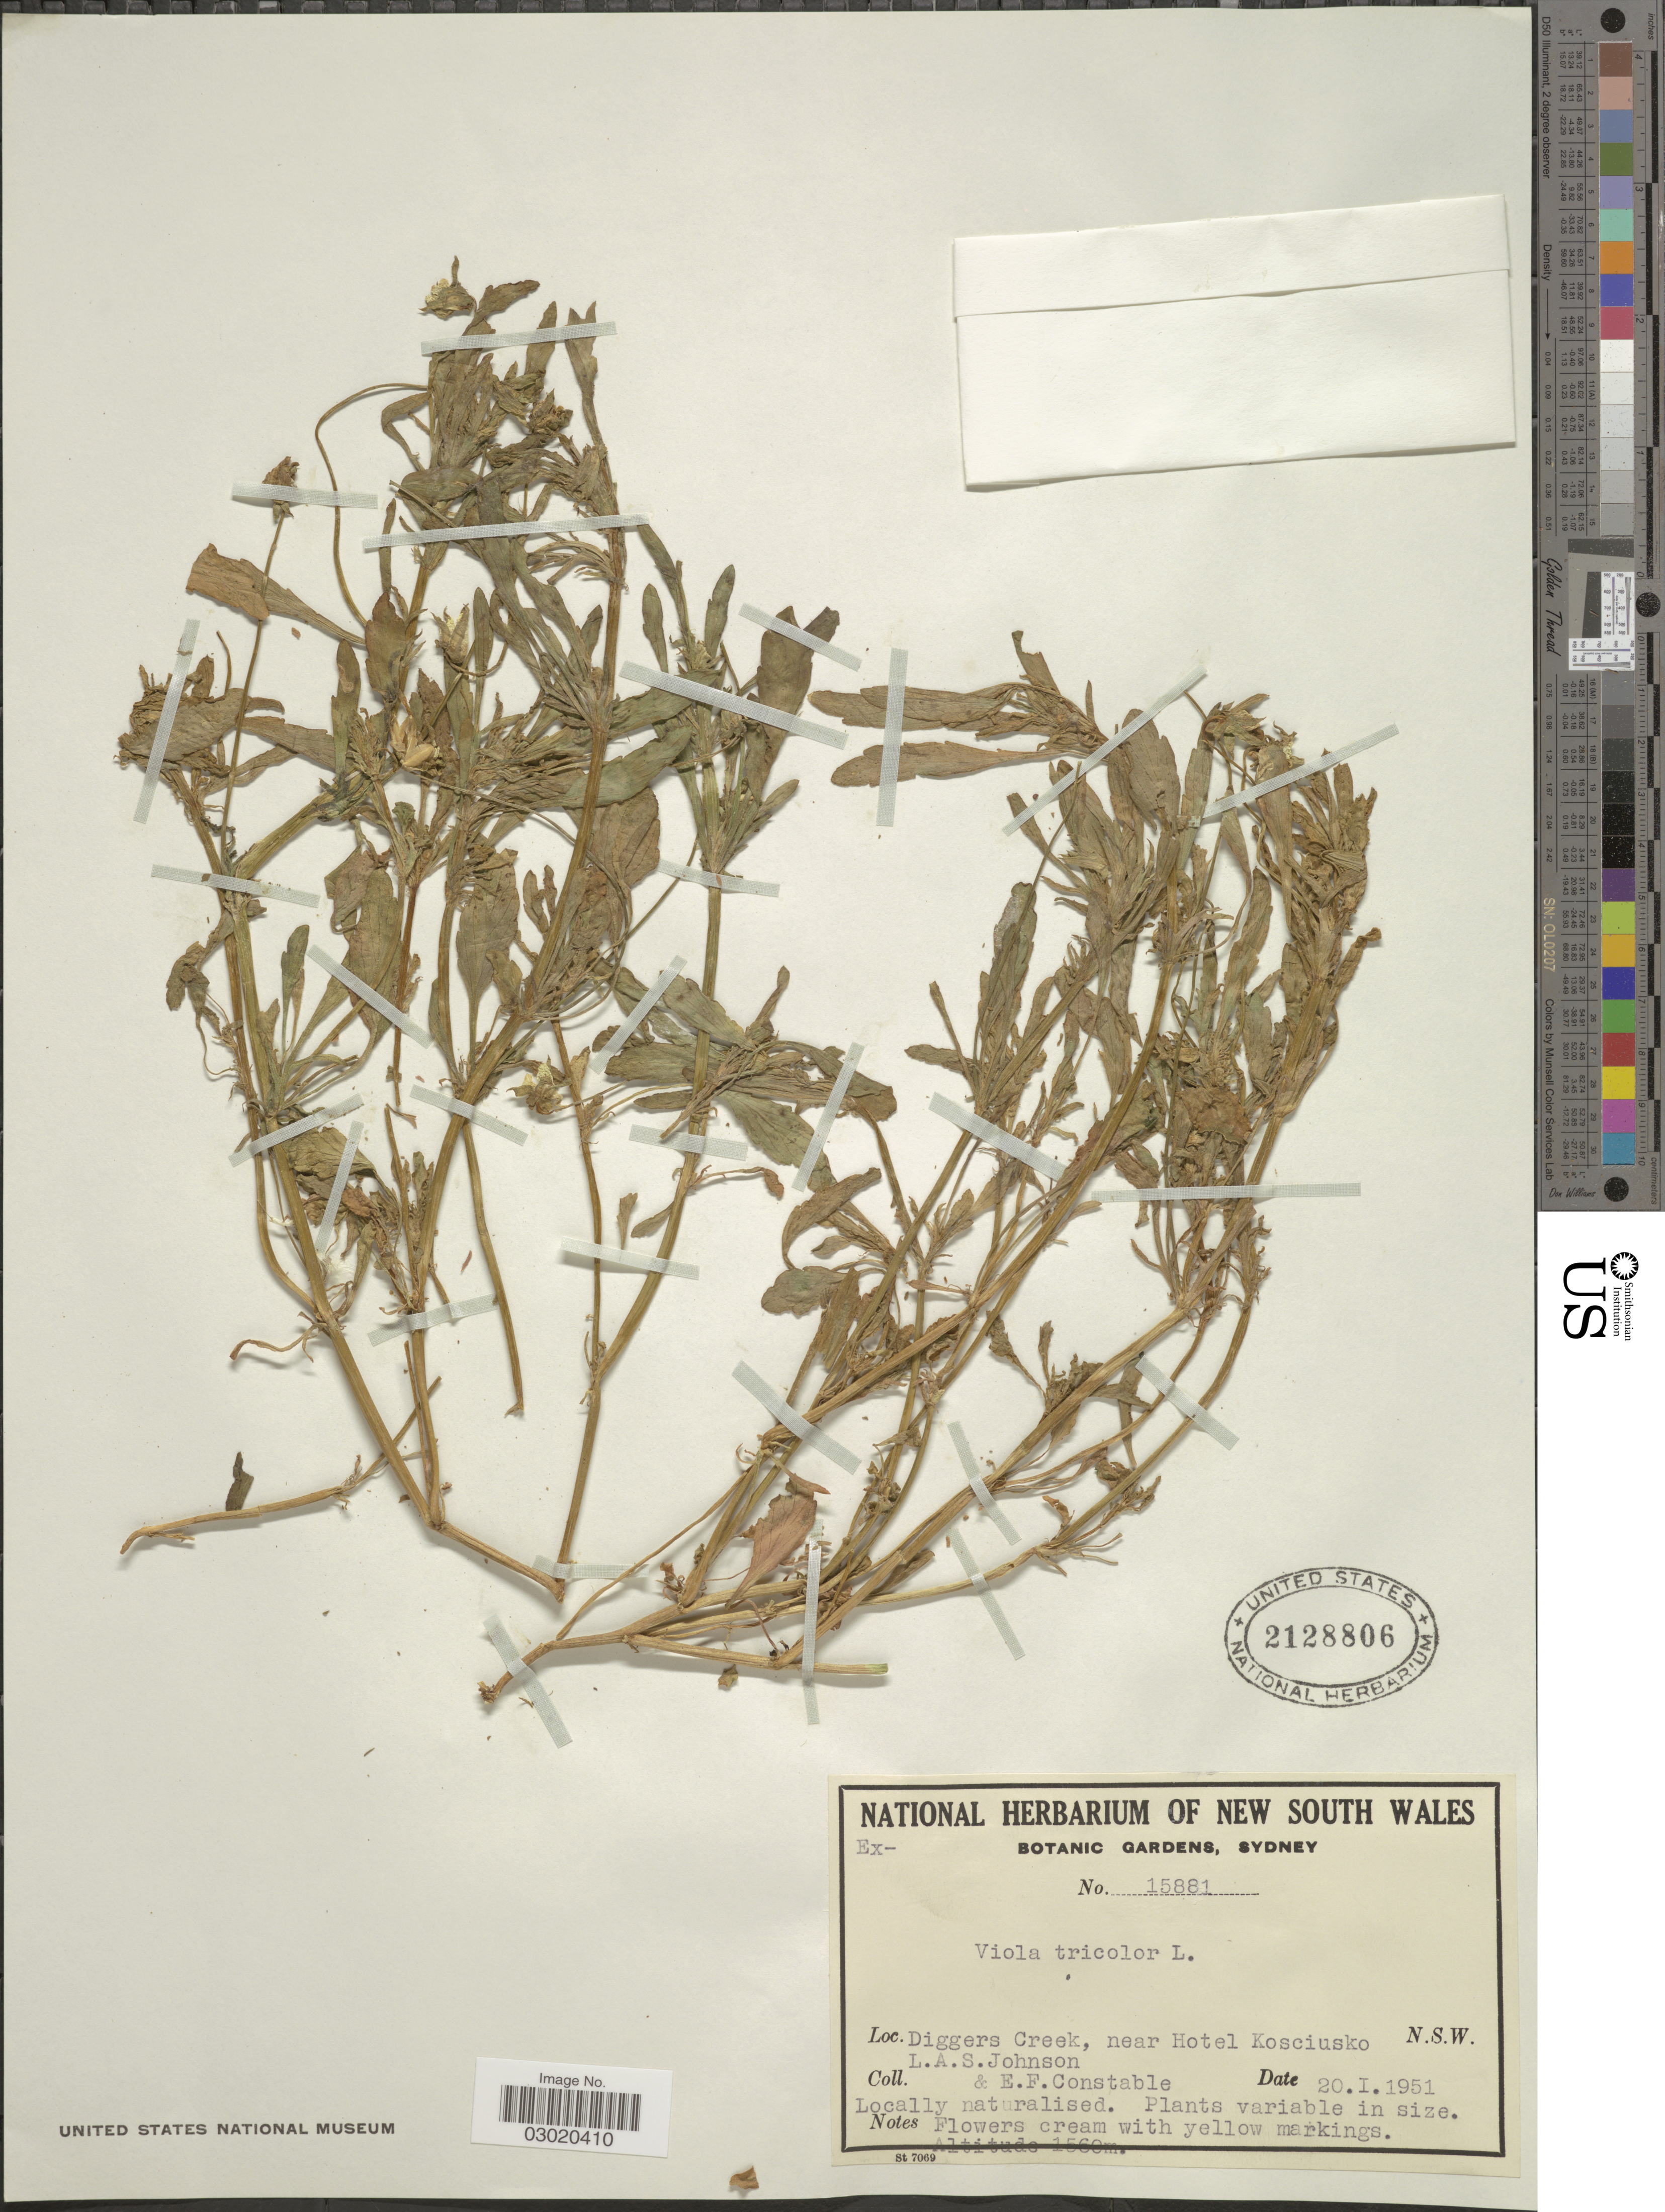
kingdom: Plantae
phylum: Tracheophyta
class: Magnoliopsida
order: Malpighiales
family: Violaceae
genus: Viola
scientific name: Viola tricolor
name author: L.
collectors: L. A. S. Johnson & E. F. Constable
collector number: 15881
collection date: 1951-01-20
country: Australia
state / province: New South Wales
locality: Diggers Creek, near Hotel Kosciusko.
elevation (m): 1560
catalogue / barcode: US 2128806